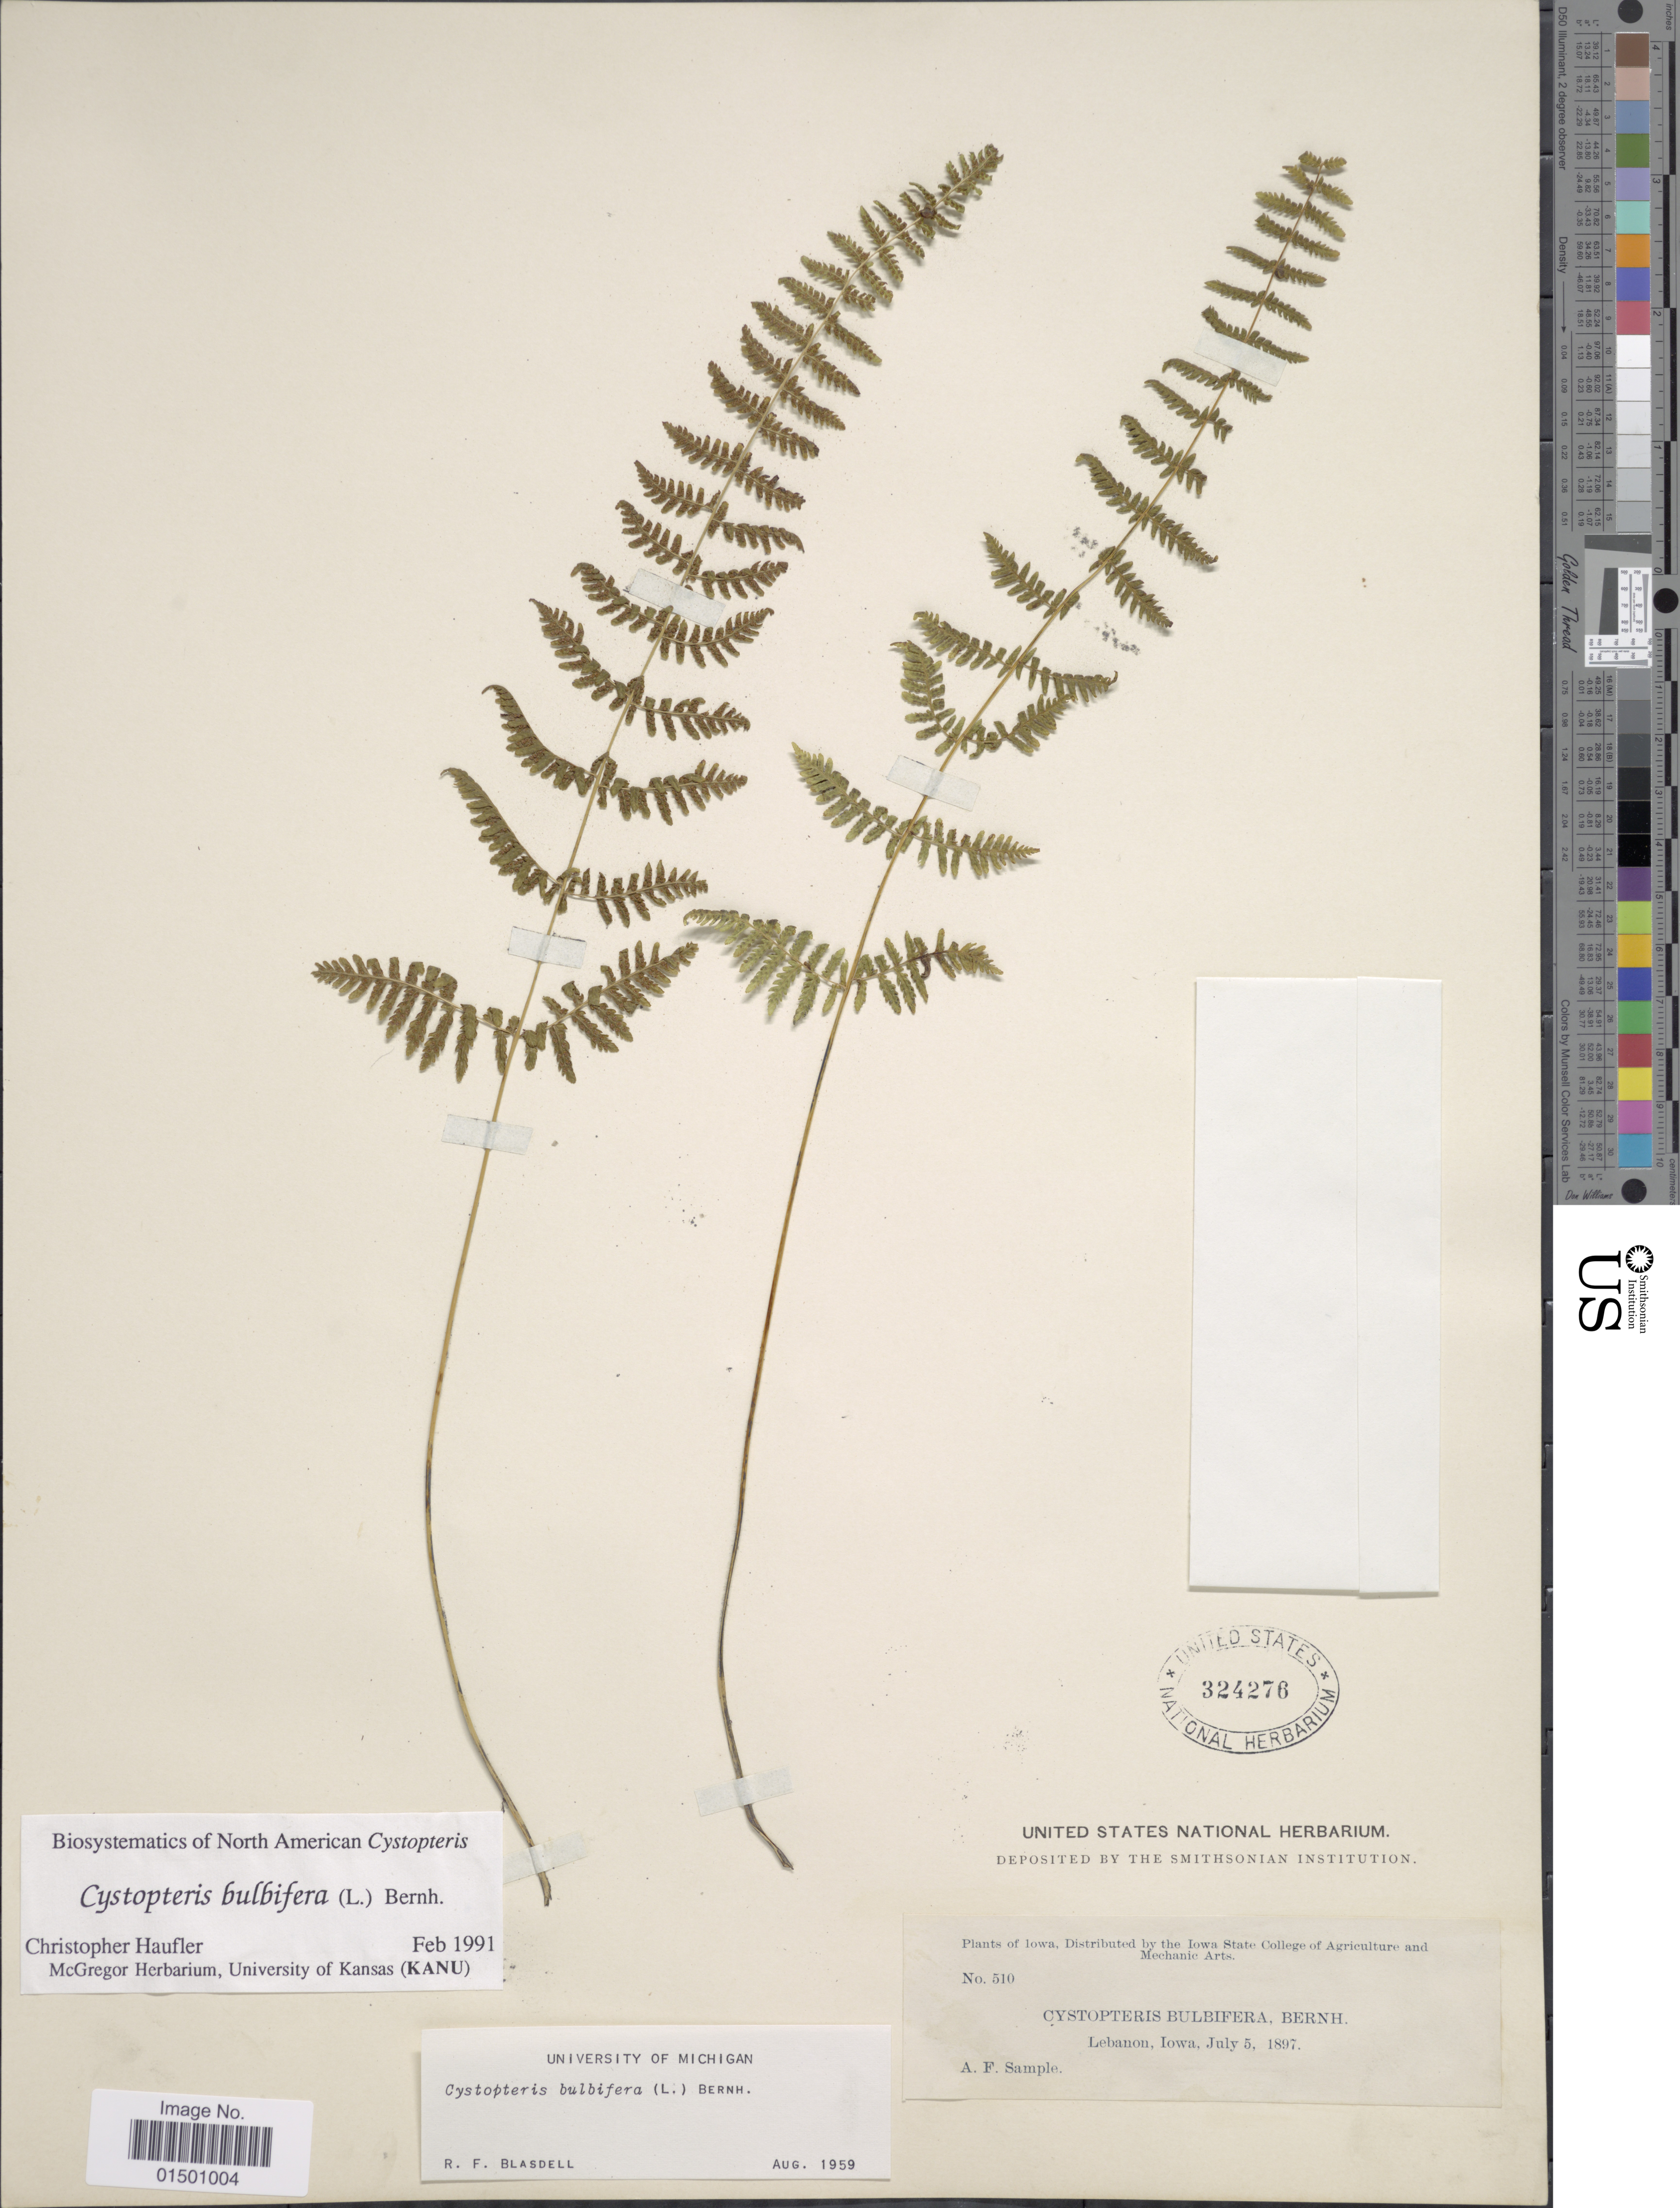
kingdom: Plantae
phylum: Tracheophyta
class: Polypodiopsida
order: Polypodiales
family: Cystopteridaceae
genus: Cystopteris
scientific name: Cystopteris bulbifera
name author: (L.) Bernh.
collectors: A. Sample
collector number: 510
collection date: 1897-07-05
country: United States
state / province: Iowa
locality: Lebanon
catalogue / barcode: US 324276